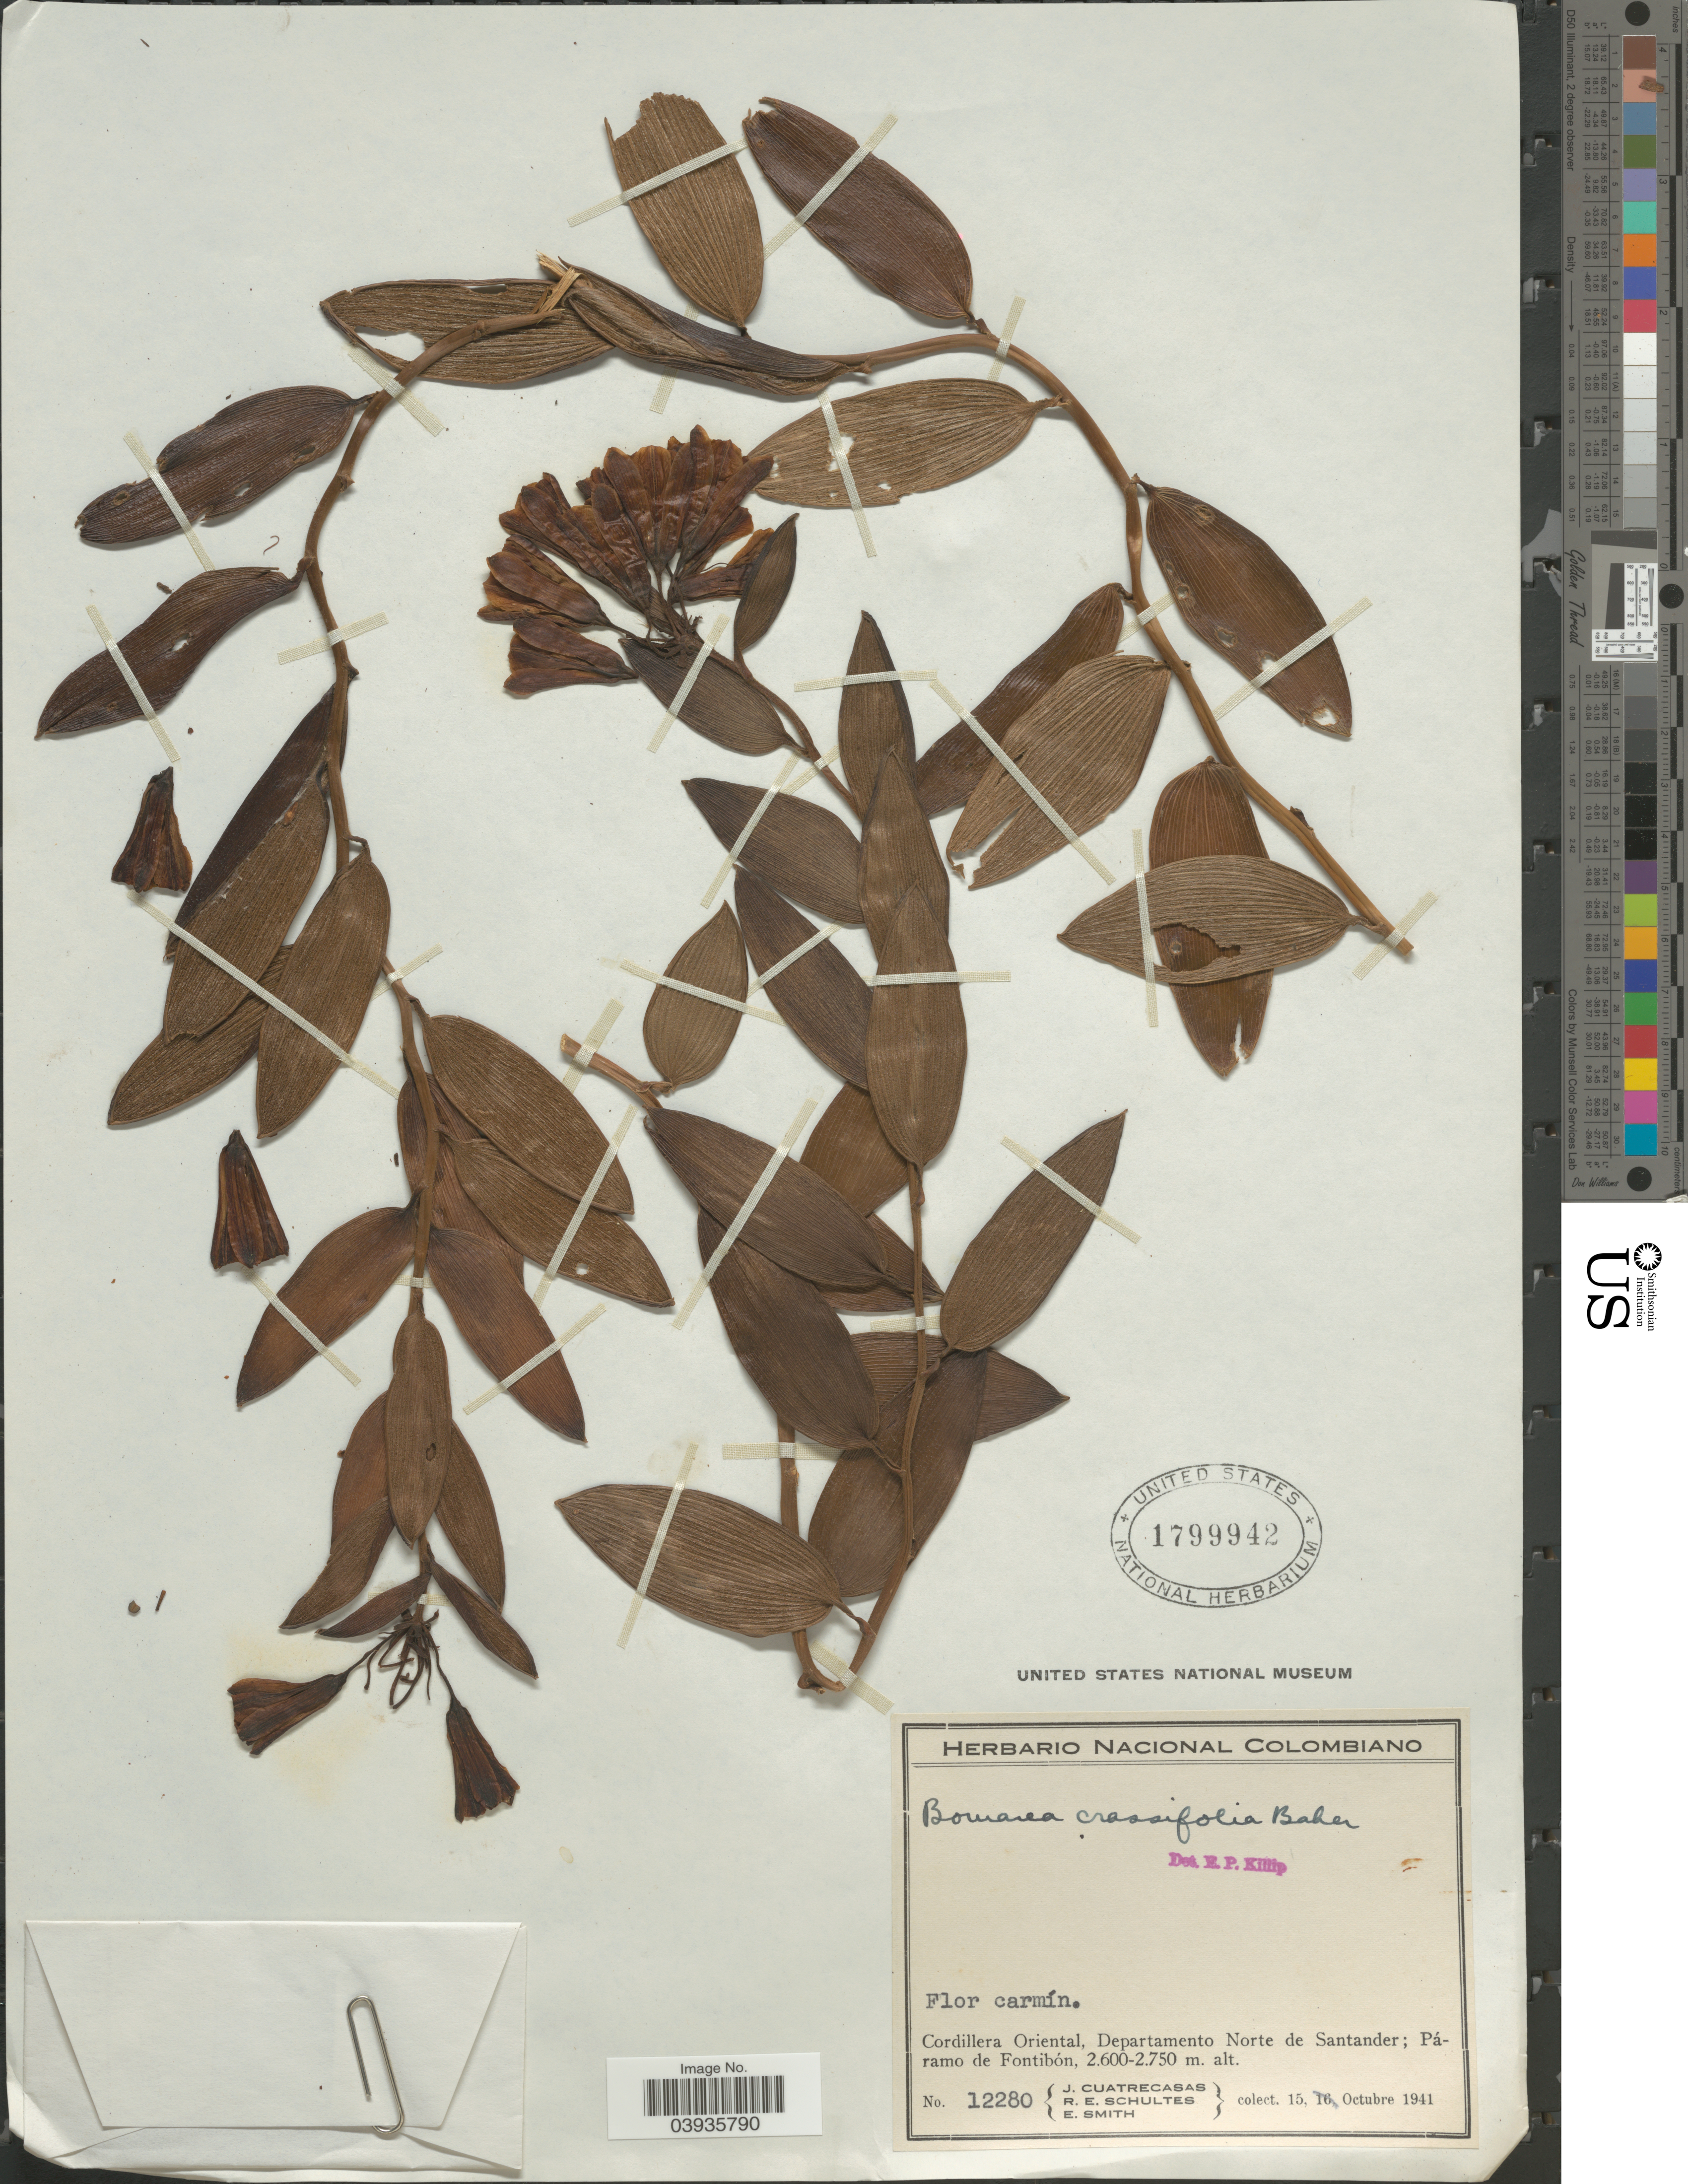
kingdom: Plantae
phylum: Tracheophyta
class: Liliopsida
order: Liliales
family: Alstroemeriaceae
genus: Bomarea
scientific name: Bomarea crassifolia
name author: Baker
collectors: J. Cuatrecasas, R. E. Schultes & E. Smith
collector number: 12280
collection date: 1941-10-15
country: Colombia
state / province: Norte de Santander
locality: Cordillera Oriental, Departamento Norte de Santander; Páramo de Fontibón.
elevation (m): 2600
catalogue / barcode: US 1799942